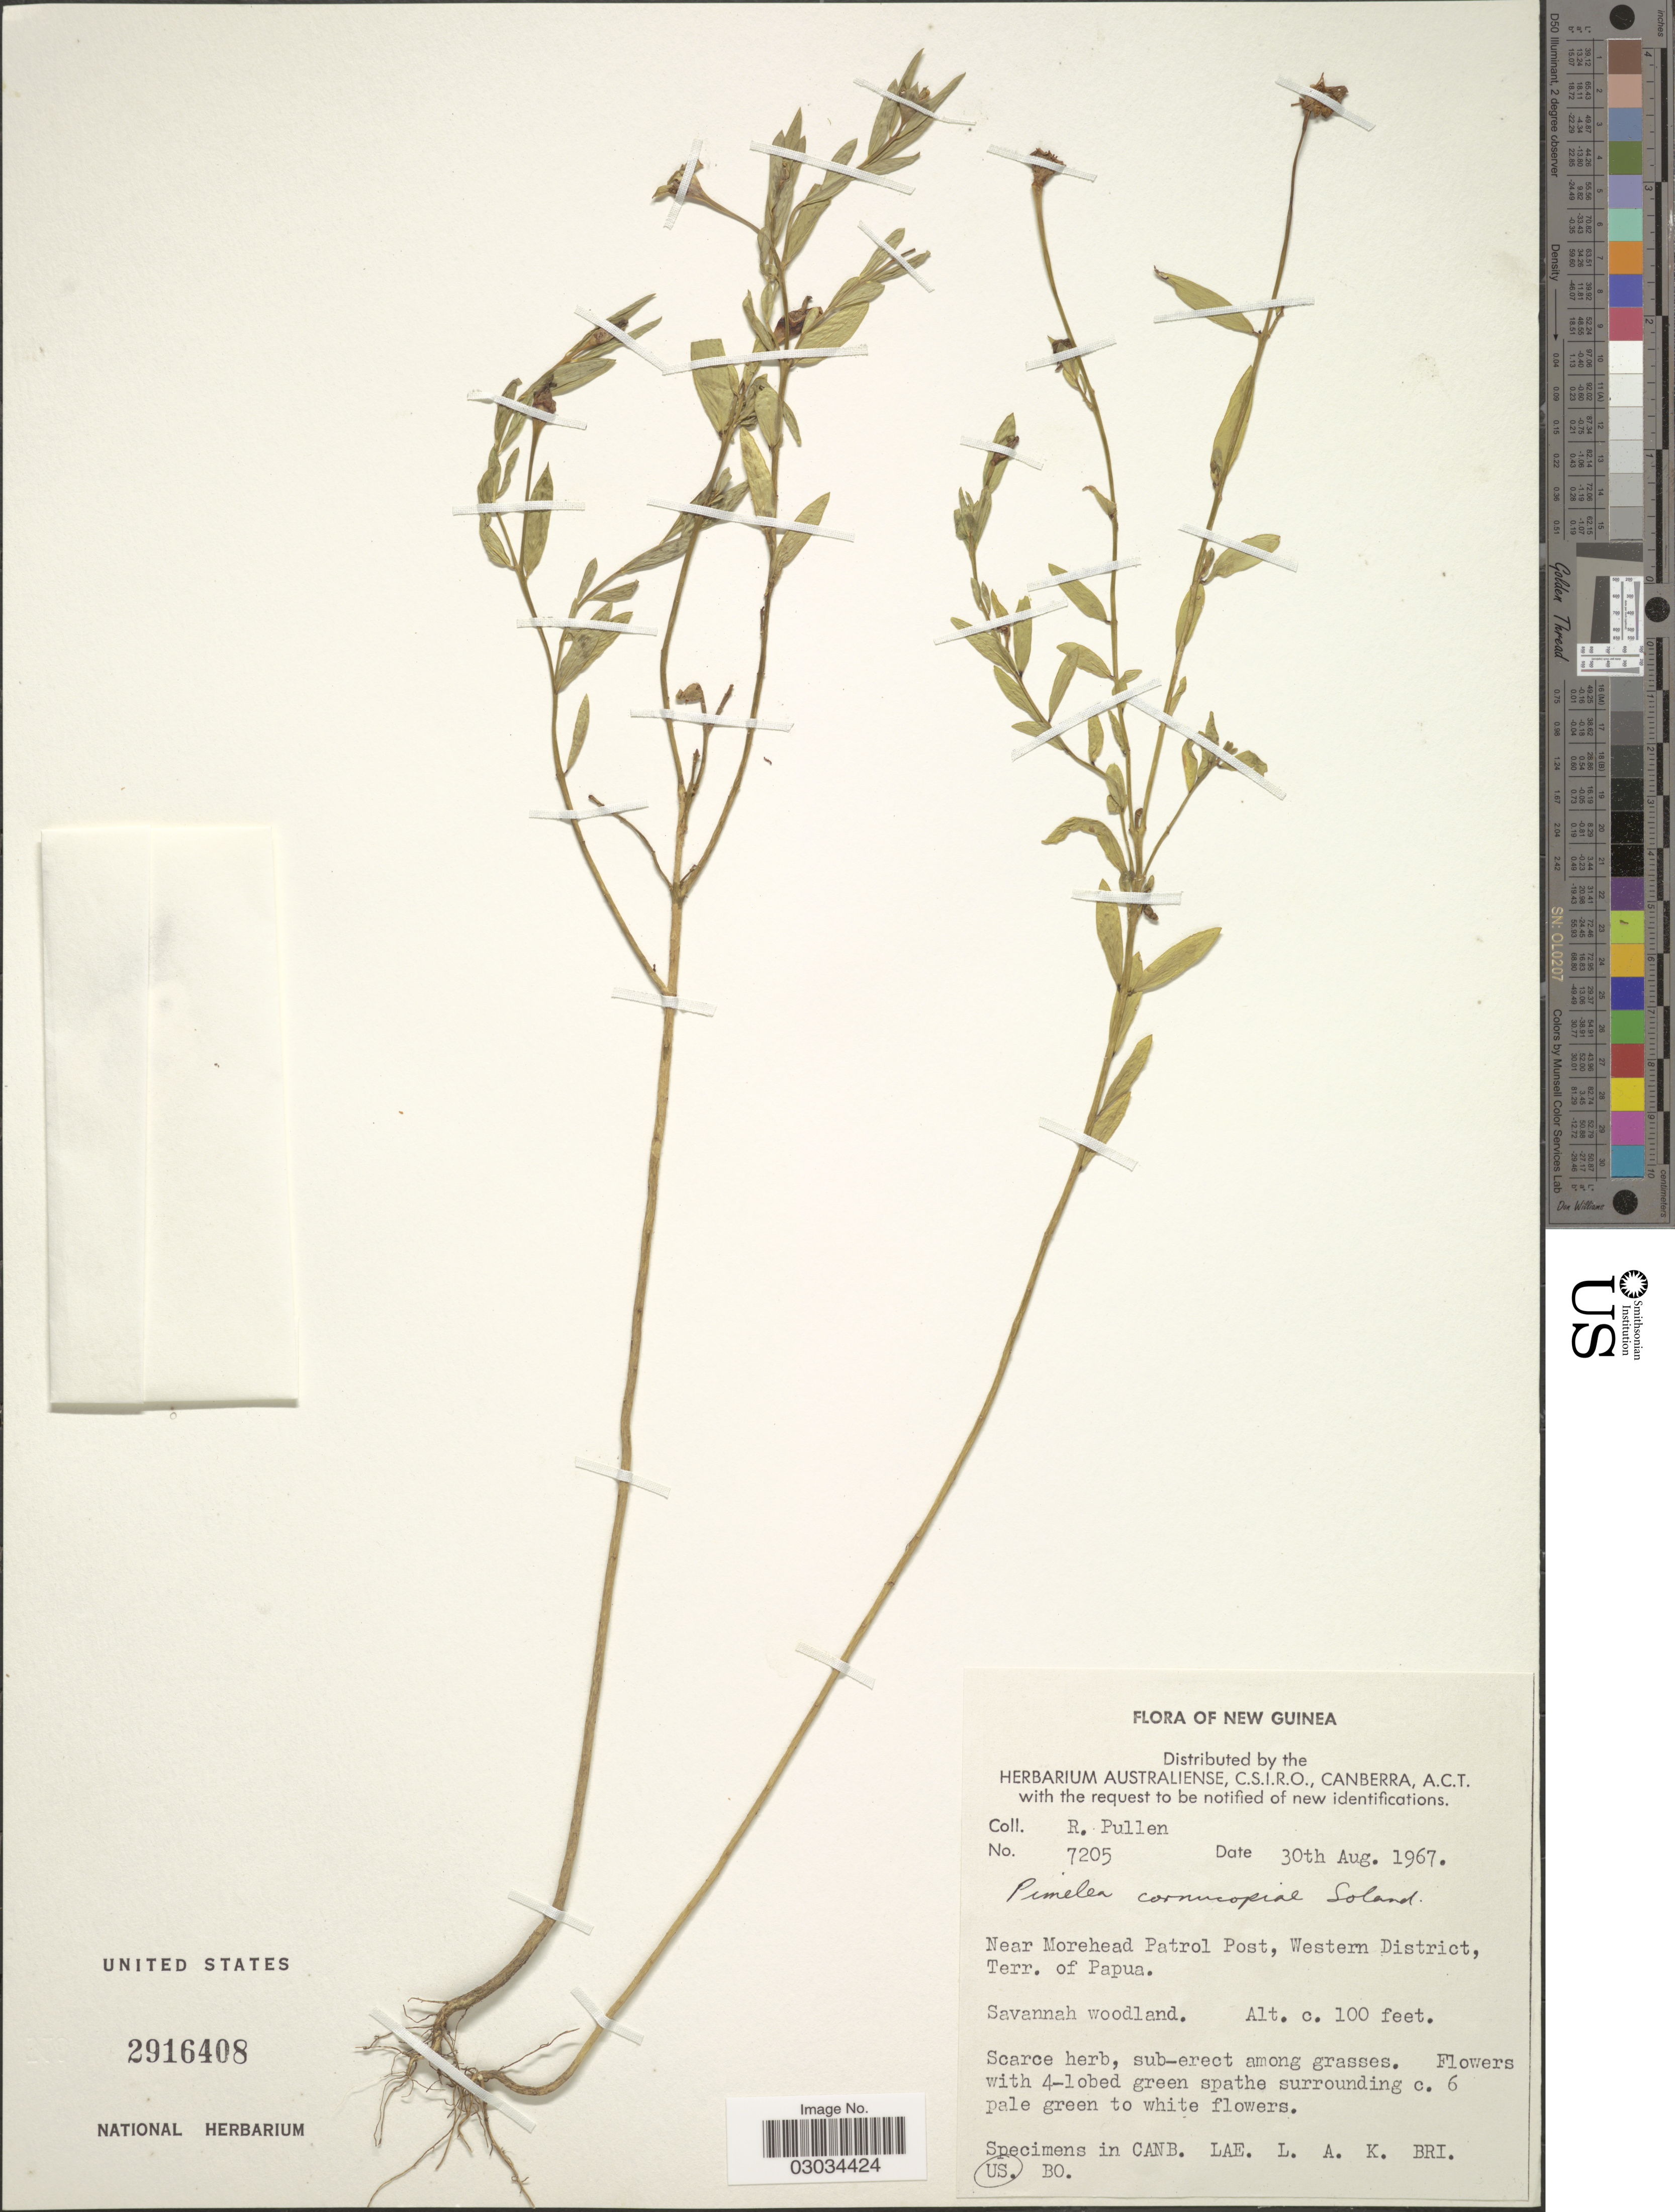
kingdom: Plantae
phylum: Tracheophyta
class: Magnoliopsida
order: Malvales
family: Thymelaeaceae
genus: Pimelea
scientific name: Pimelea cornucopiae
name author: Vahl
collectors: R. Pullen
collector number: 7205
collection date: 1967-08-30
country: Papua New Guinea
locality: New Guinea. Near Morehead Patrol Post, Western District, Terr. of Papua. Savannah woodland.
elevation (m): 30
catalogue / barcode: US 2916408